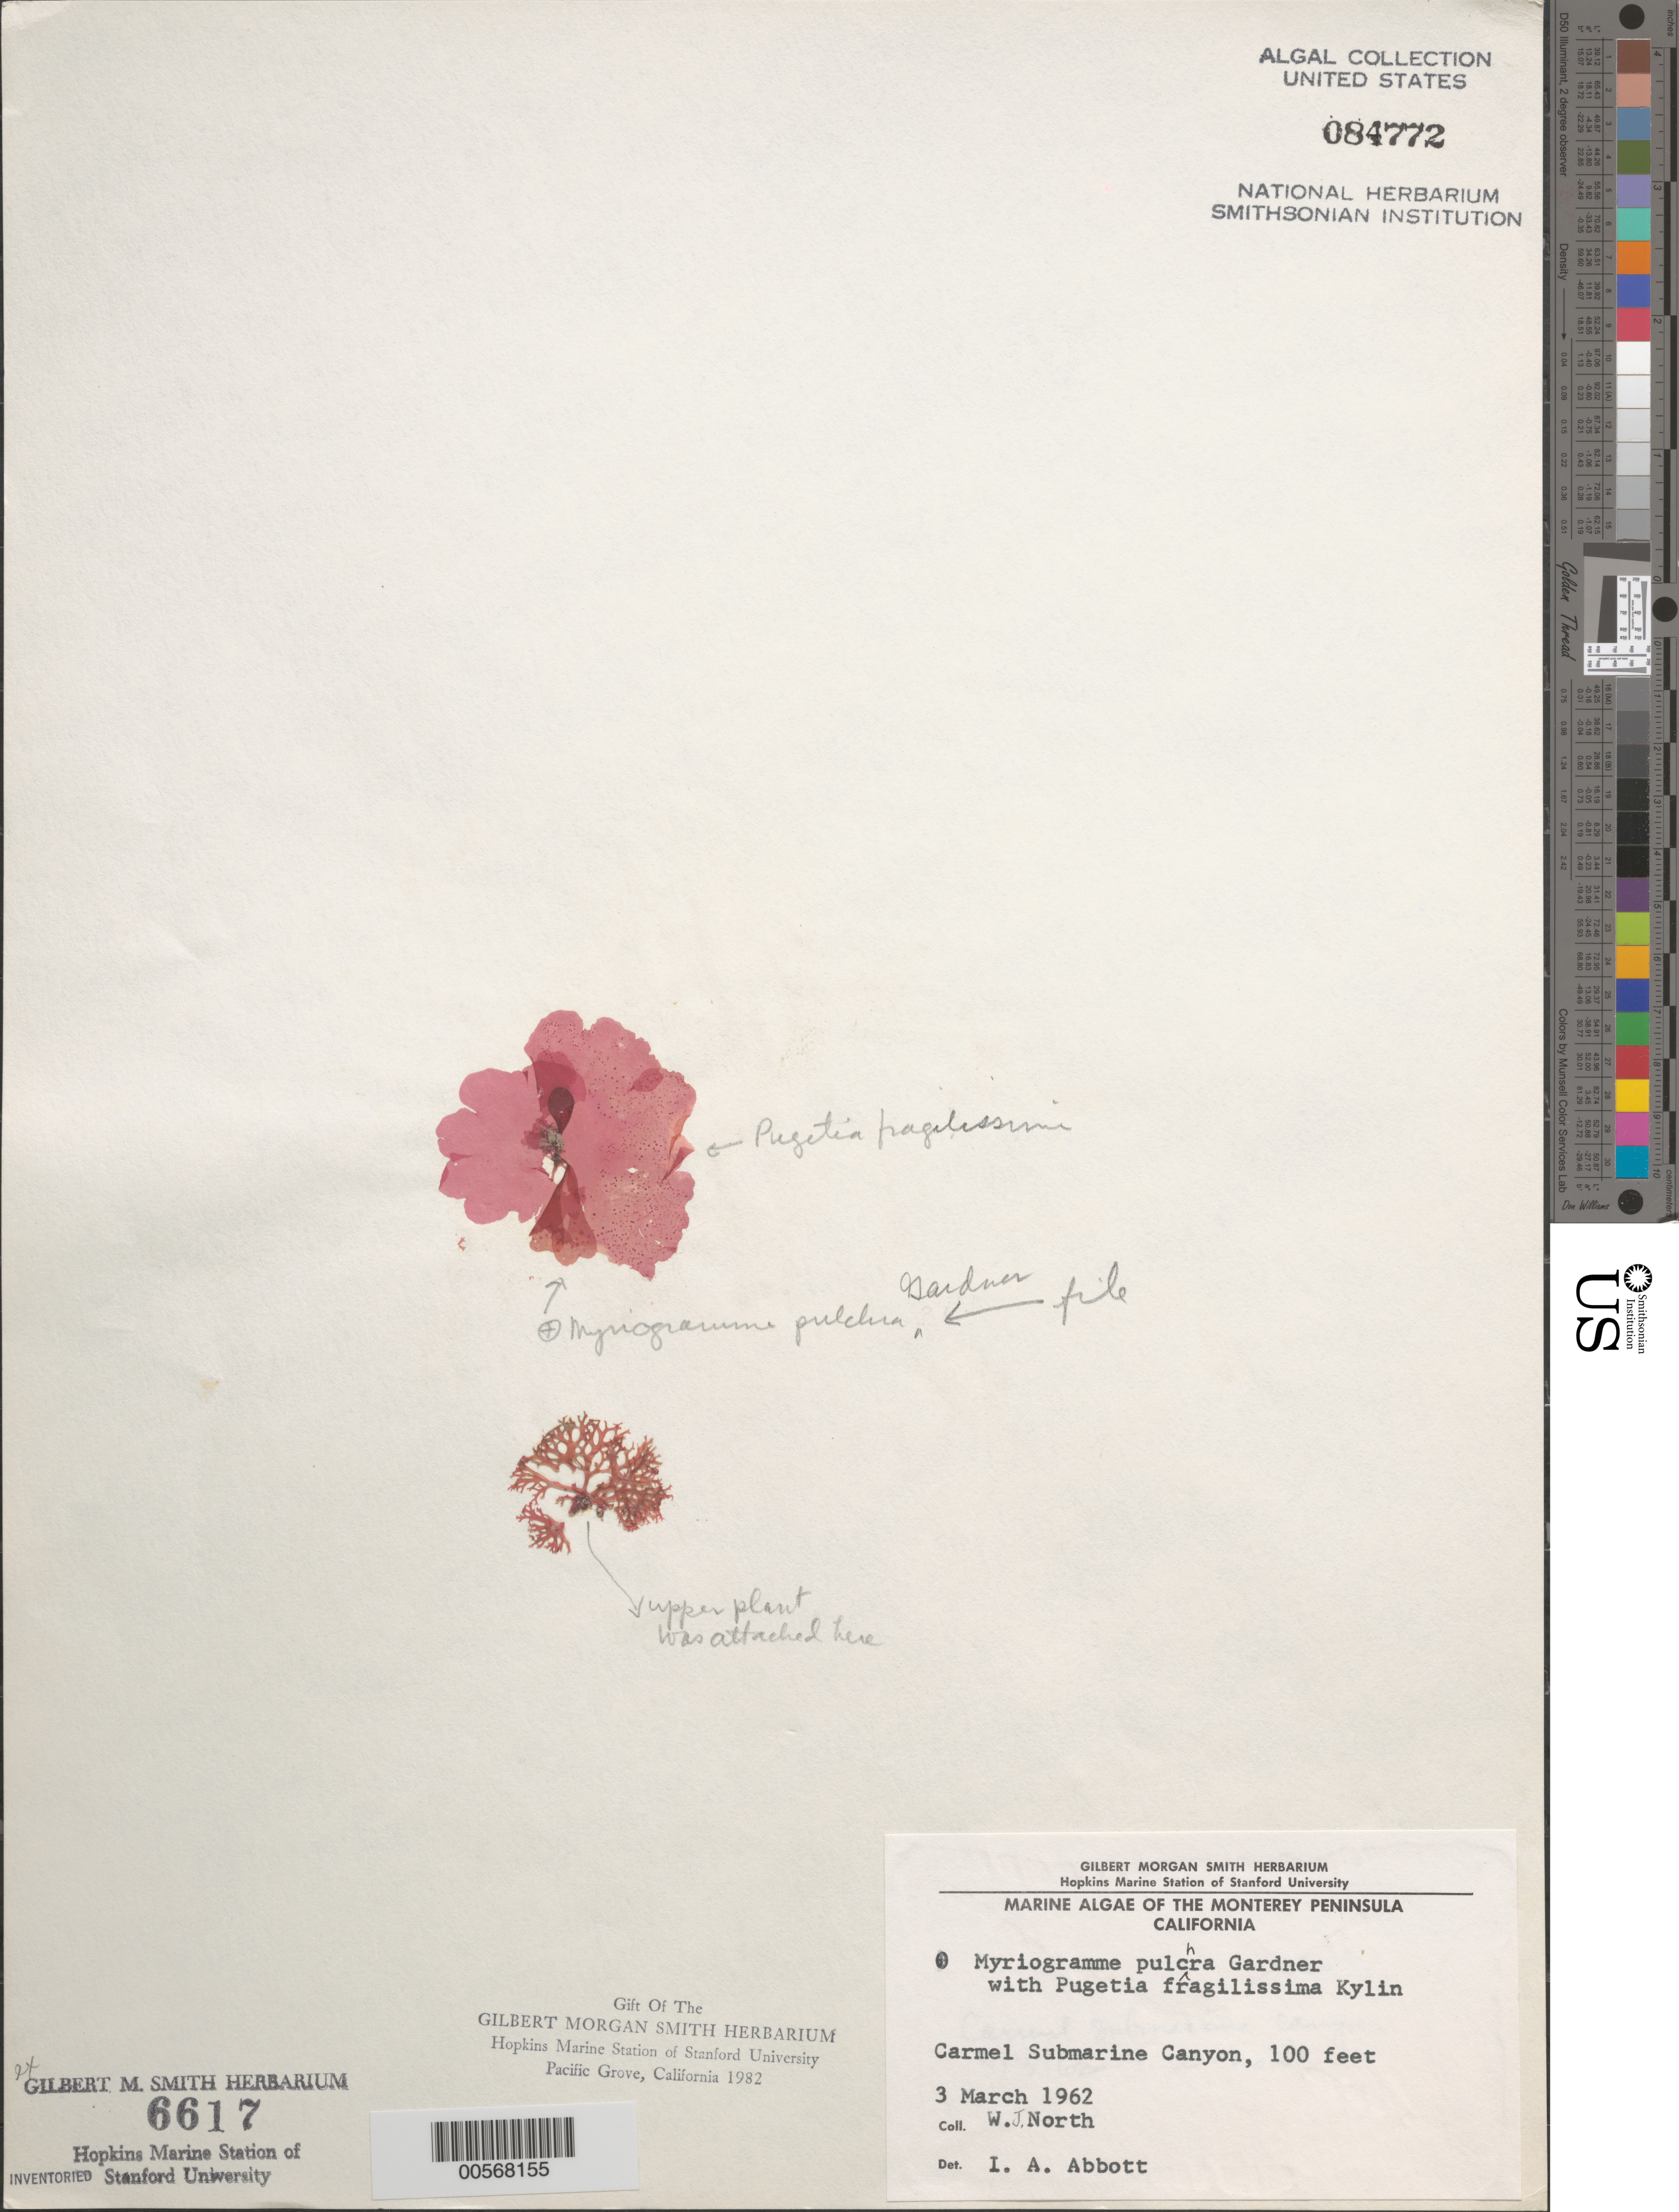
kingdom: Plantae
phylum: Rhodophyta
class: Florideophyceae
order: Ceramiales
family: Delesseriaceae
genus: Myriogramme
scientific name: Myriogramme pulchra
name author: N.L. Gardner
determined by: Abbott, Isabella A.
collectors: W. North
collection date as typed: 03 Mar 1962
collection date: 1962-03-03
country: United States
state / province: California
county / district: Monterey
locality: Carmel Submarine Canyon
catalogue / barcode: US 84772